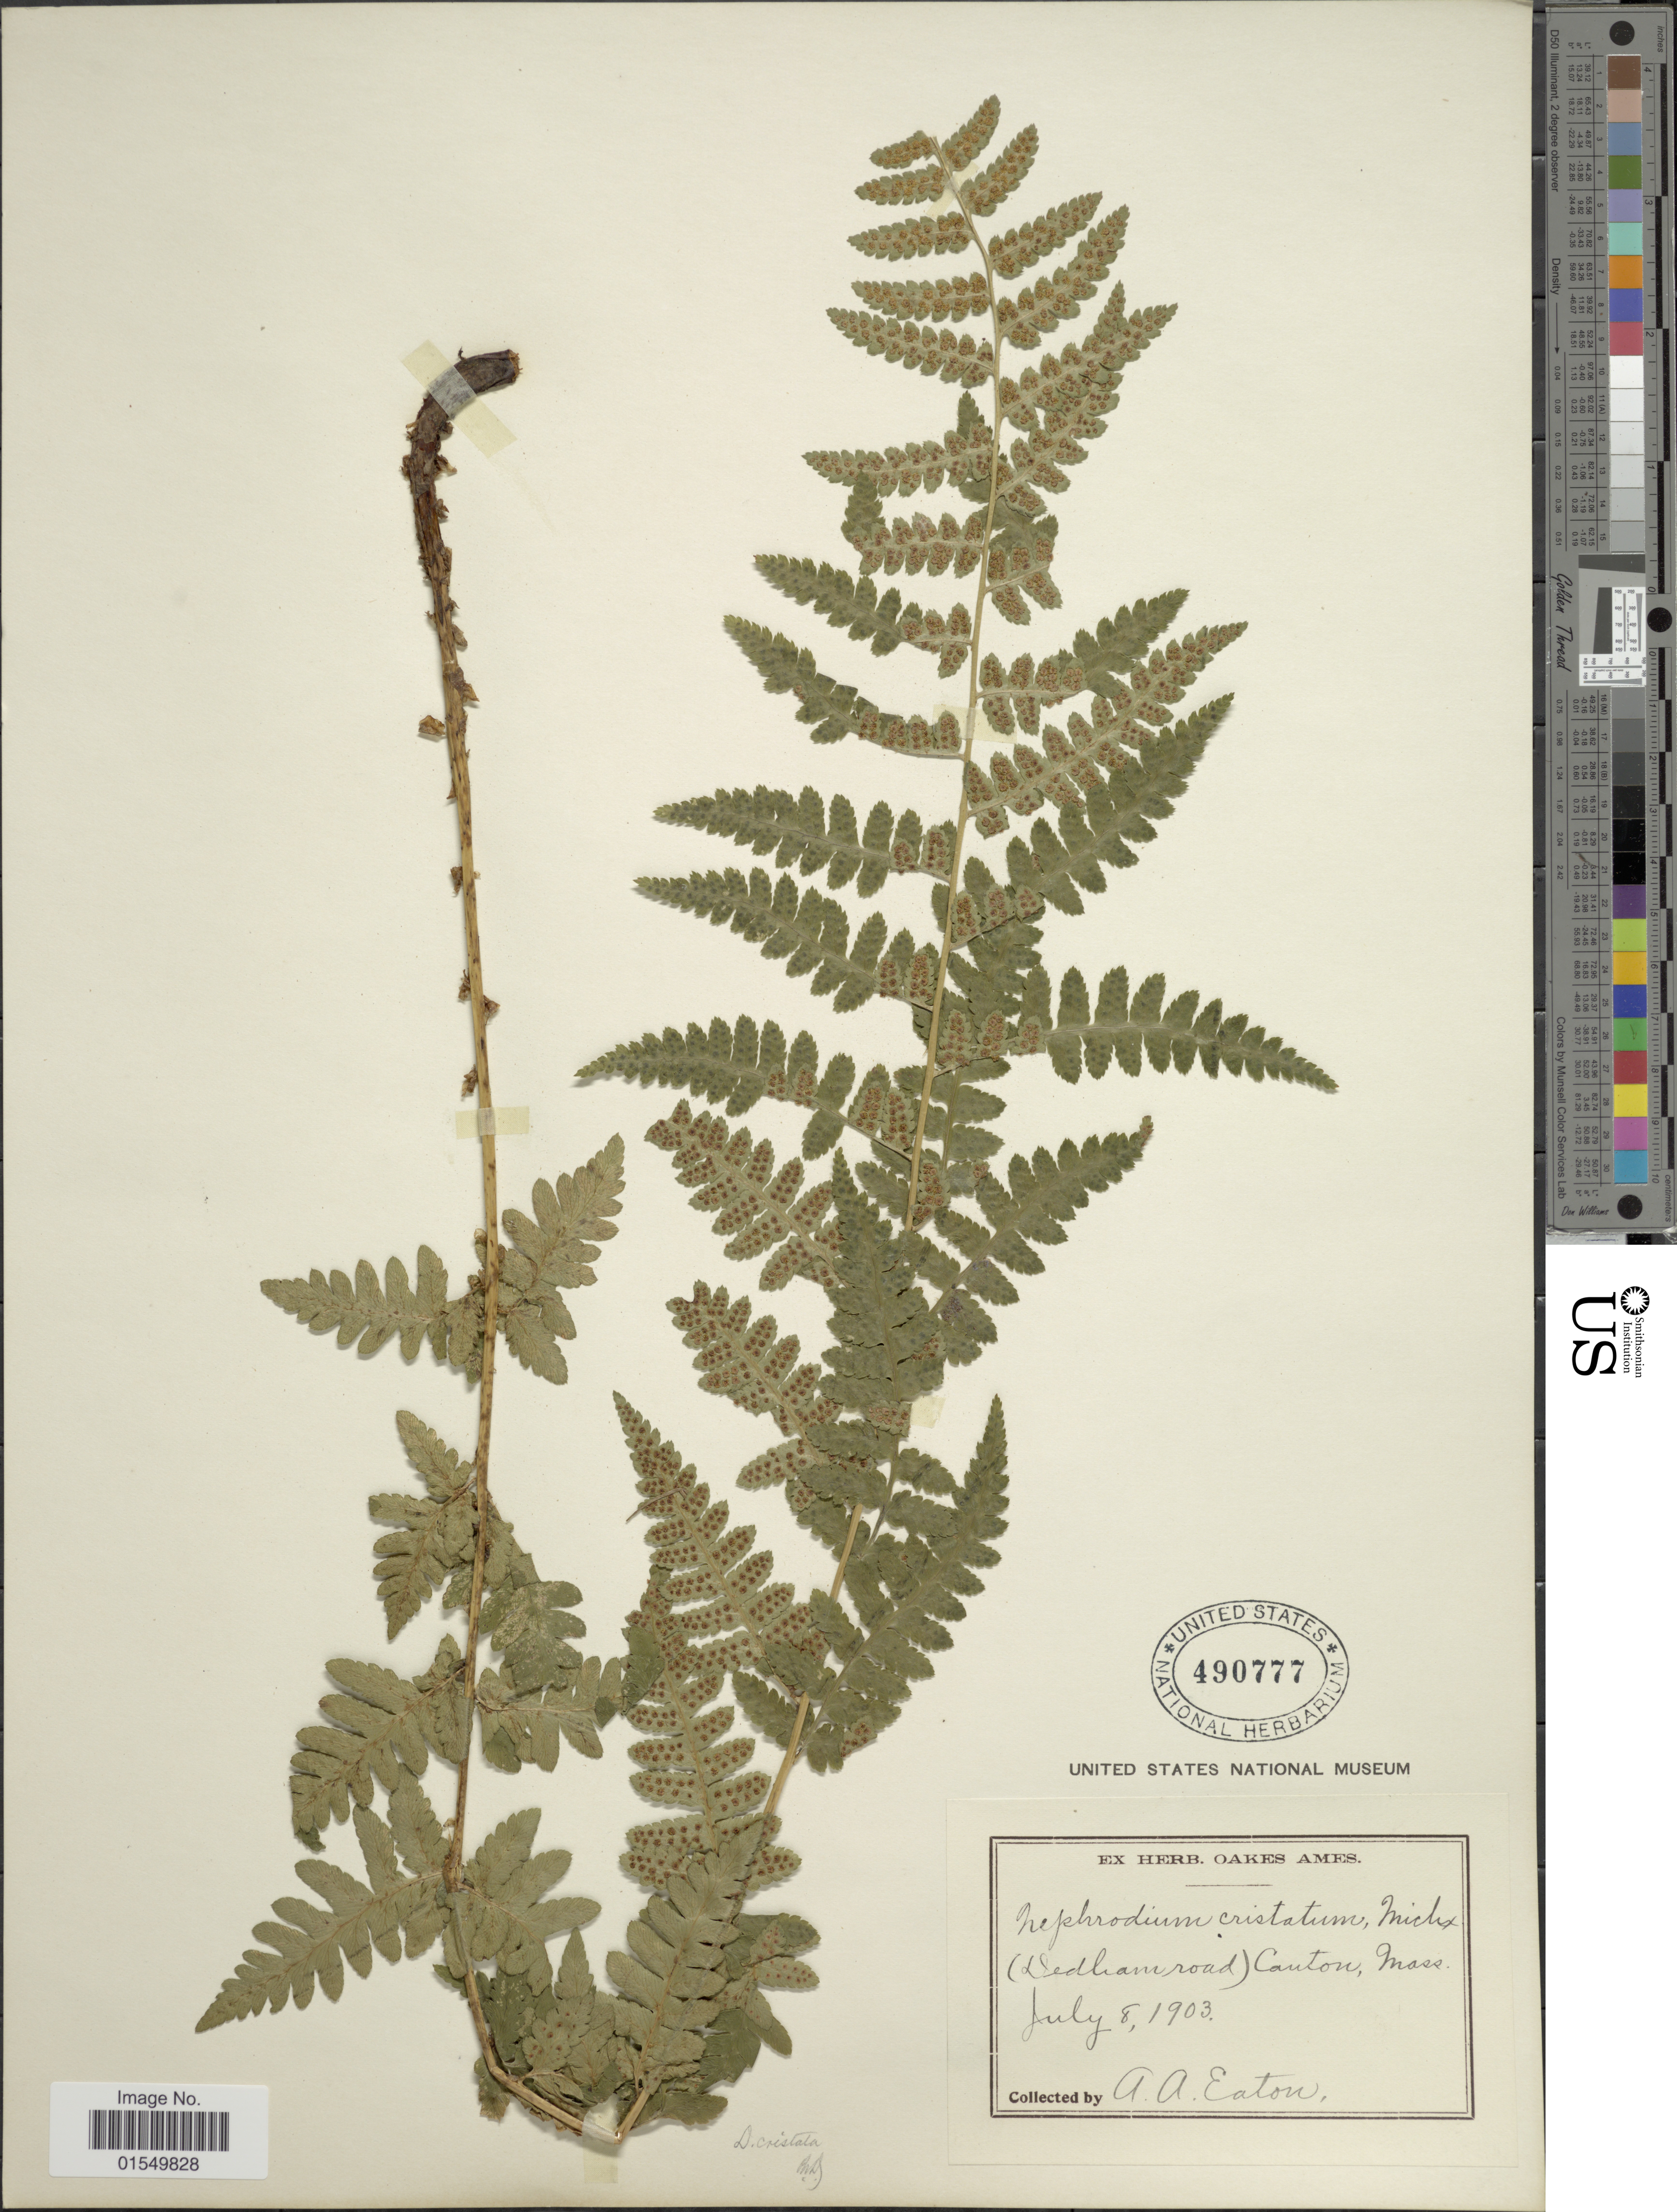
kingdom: Plantae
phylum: Tracheophyta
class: Polypodiopsida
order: Polypodiales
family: Dryopteridaceae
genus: Dryopteris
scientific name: Dryopteris x boottii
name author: Underw.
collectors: A. A. Eaton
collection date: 1903-07-08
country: United States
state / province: Massachusetts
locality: (Dedham road) Canton, Mass.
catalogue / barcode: US 490777